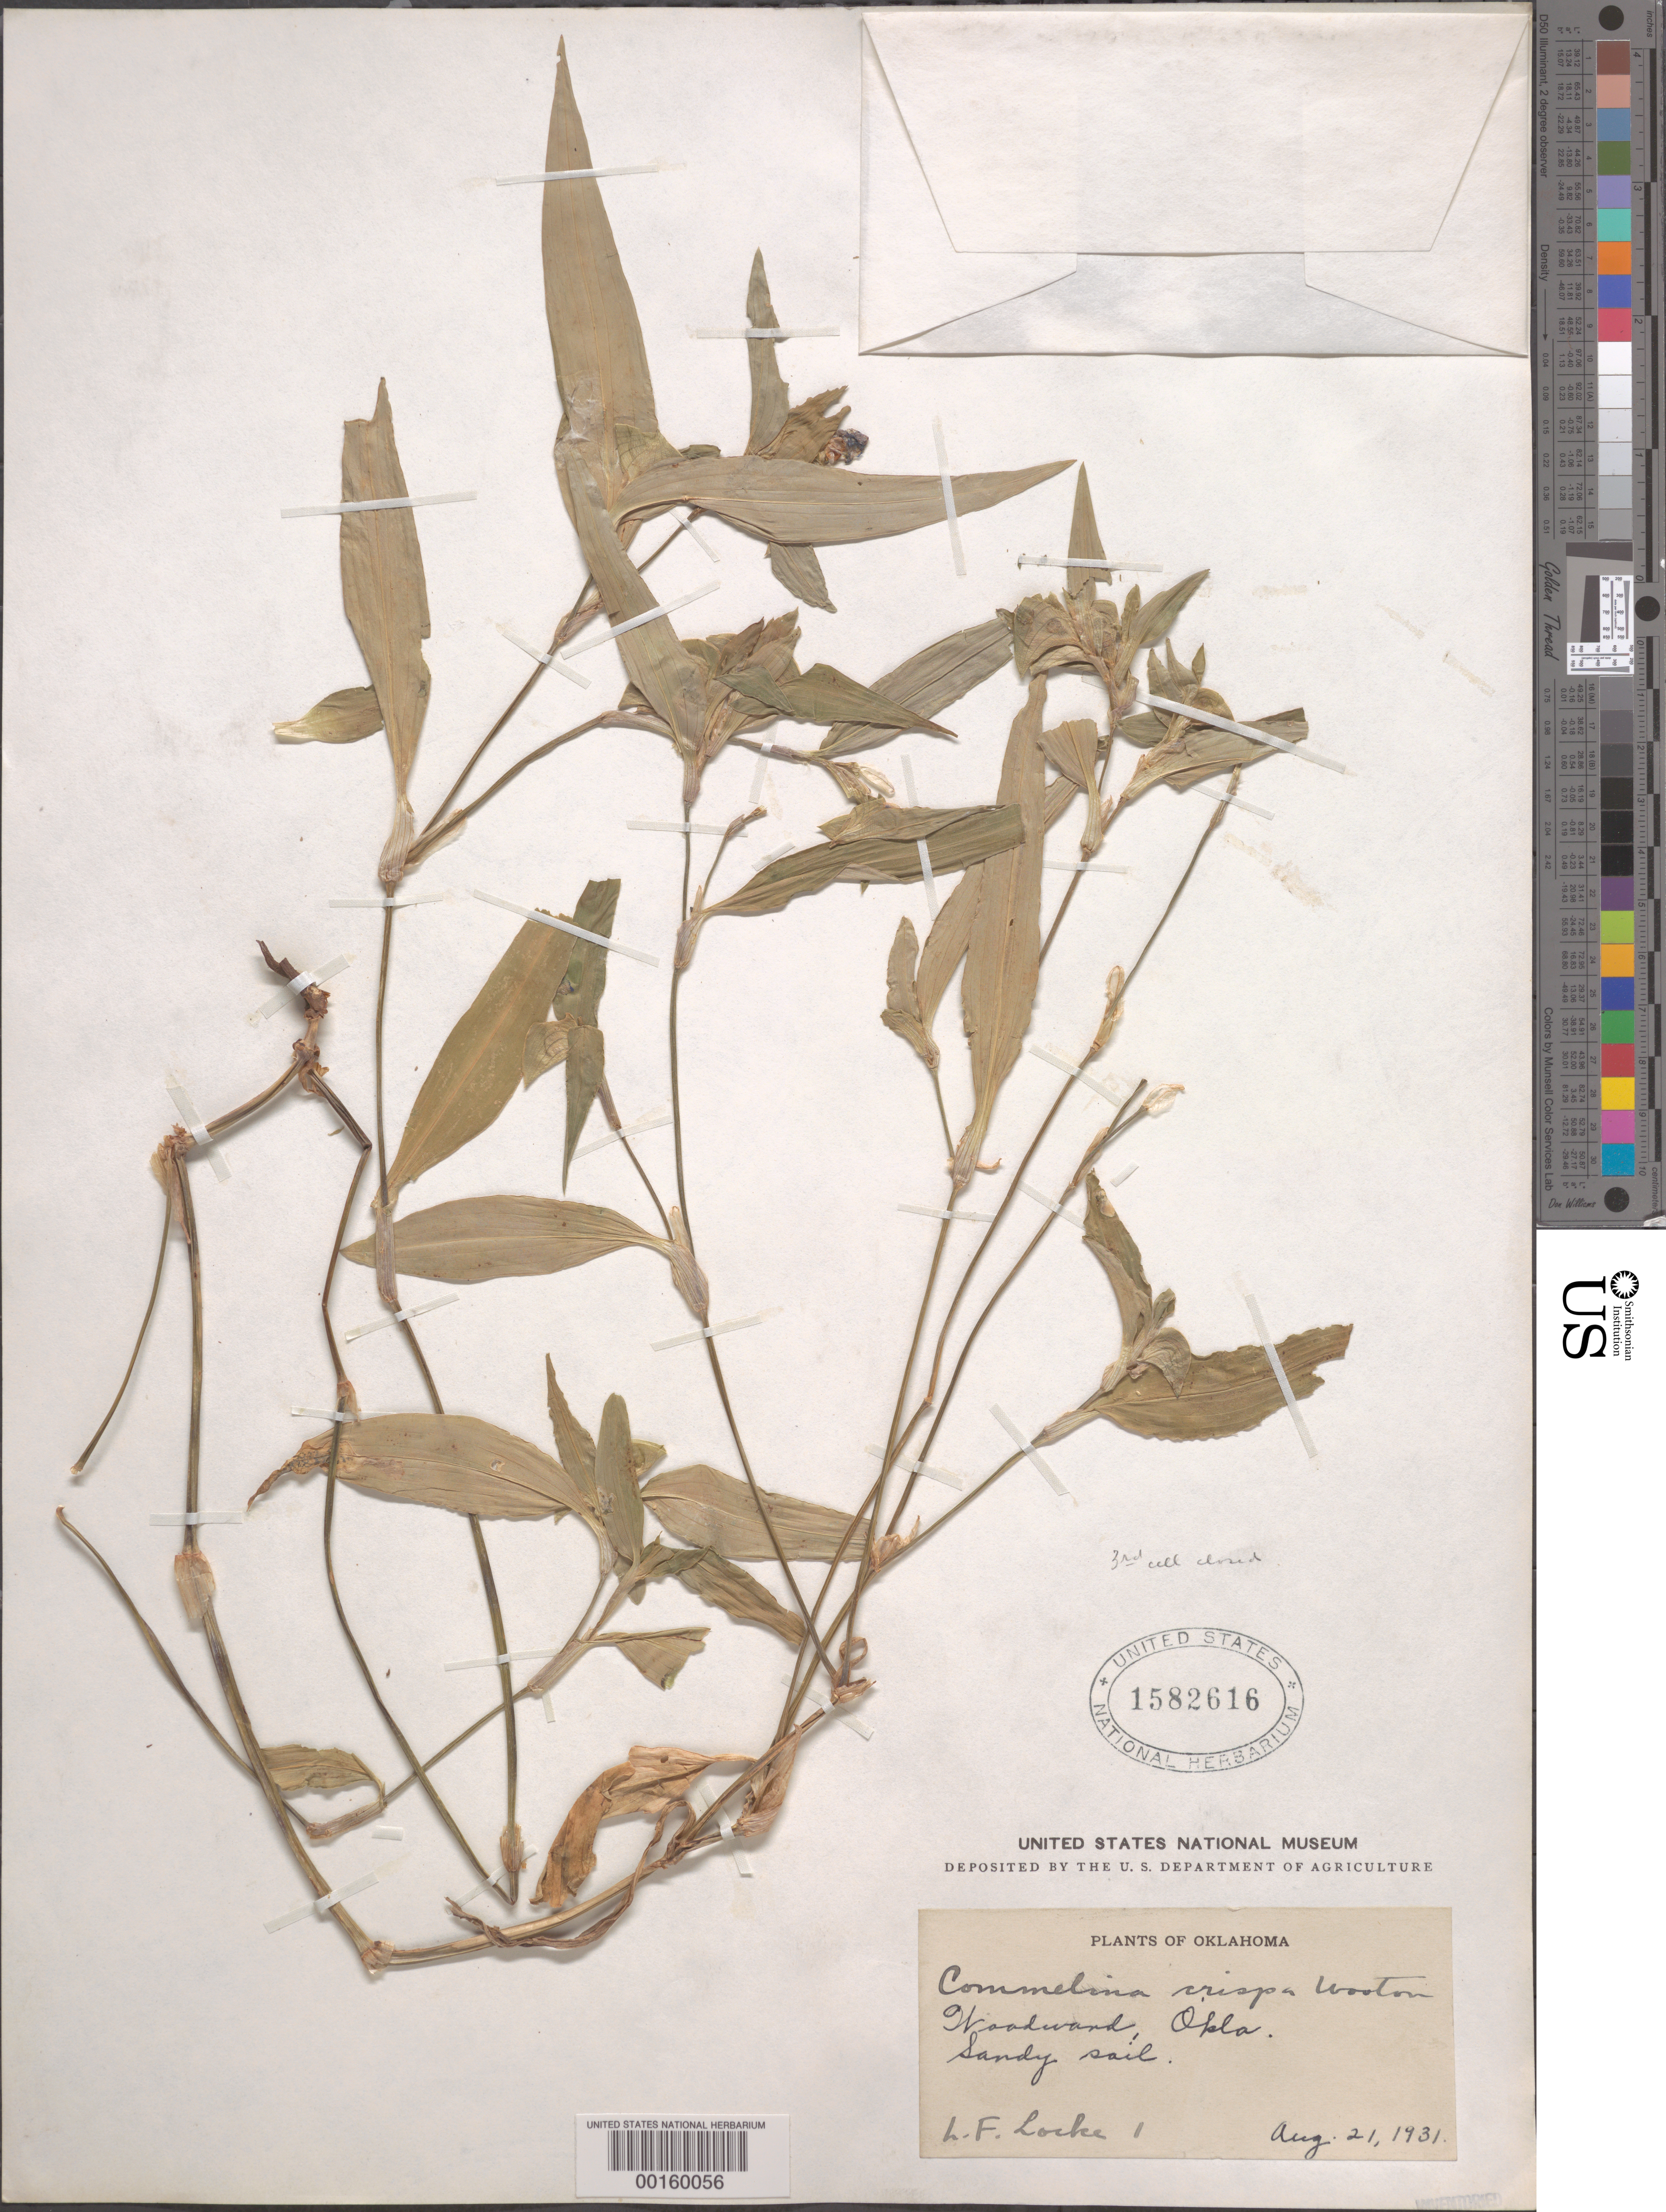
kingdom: Plantae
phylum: Tracheophyta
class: Liliopsida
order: Commelinales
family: Commelinaceae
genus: Commelina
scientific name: Commelina erecta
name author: L.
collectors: L. Locke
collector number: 1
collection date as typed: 21 Aug 1931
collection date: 1931-08-21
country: United States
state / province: Oklahoma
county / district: Woodward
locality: Woodward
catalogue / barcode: US 1582616